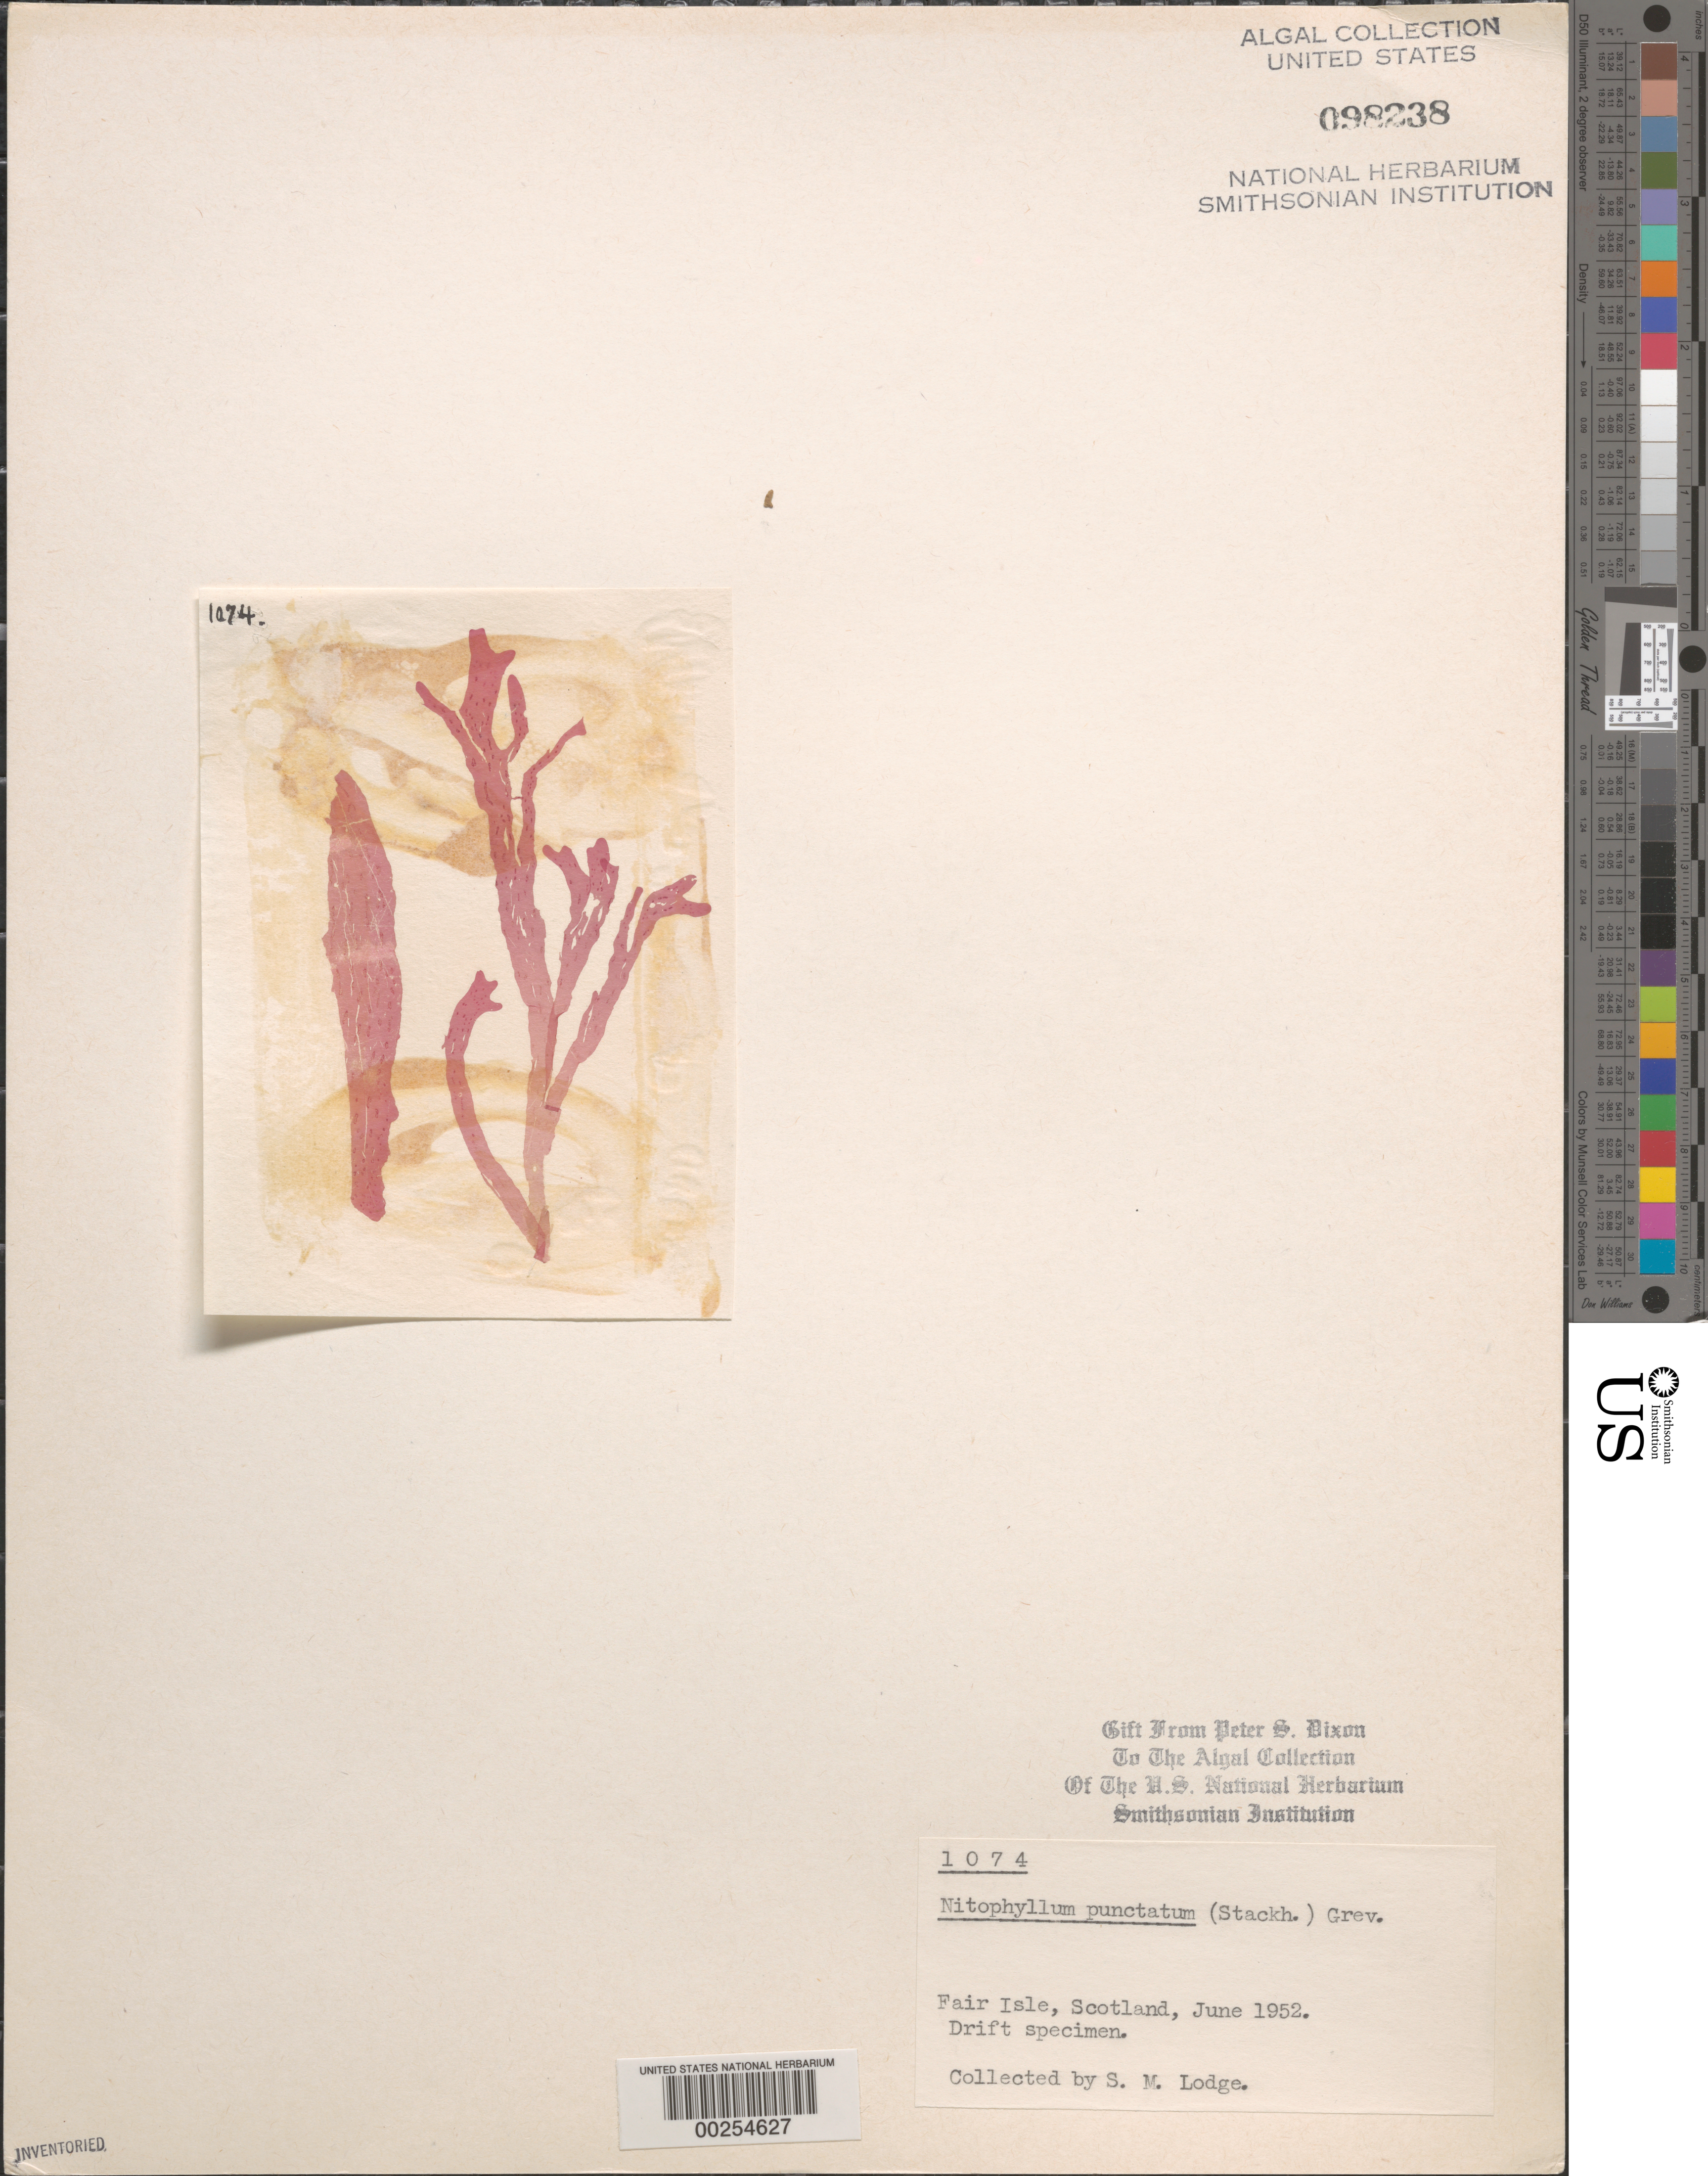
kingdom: Plantae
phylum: Rhodophyta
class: Florideophyceae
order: Ceramiales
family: Delesseriaceae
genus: Nitophyllum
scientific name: Nitophyllum punctatum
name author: (Stackh.) Grev.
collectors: S. Lodge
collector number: PSD 1074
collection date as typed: Jun 1952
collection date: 1952-06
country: United Kingdom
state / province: Scotland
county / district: Shetland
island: Fair Isle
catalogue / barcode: US 98238